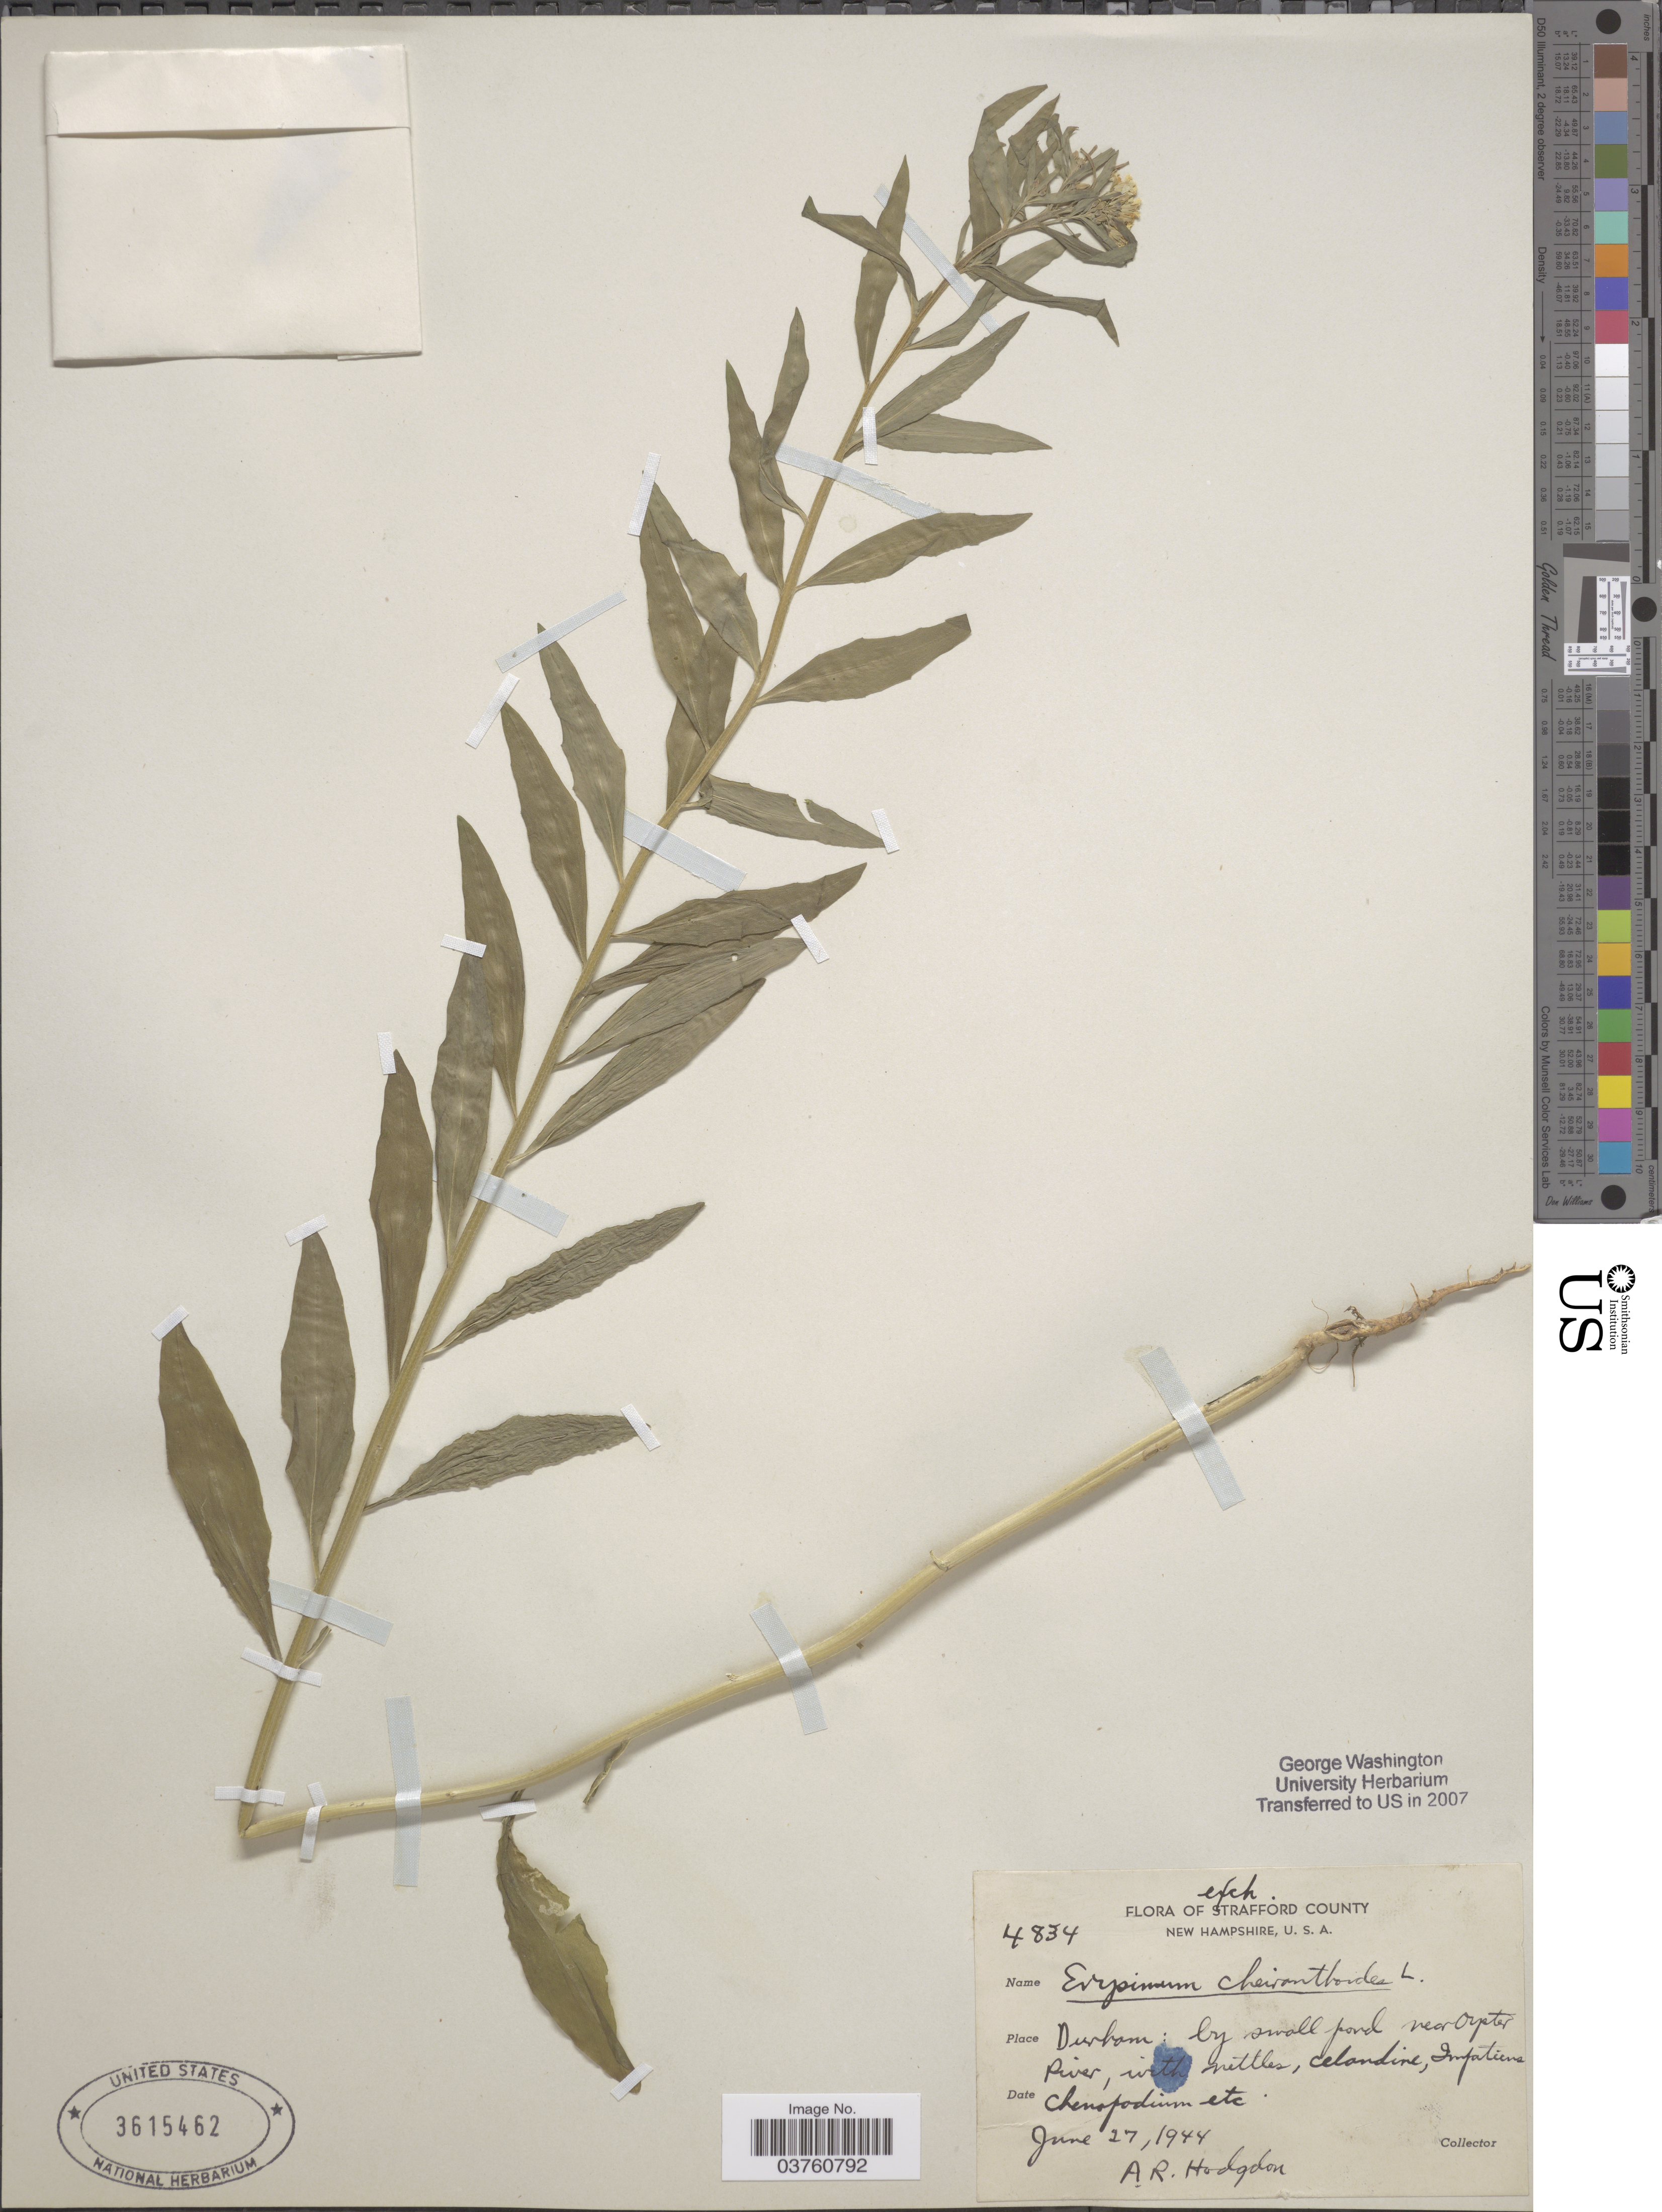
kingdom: Plantae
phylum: Tracheophyta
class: Magnoliopsida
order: Brassicales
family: Brassicaceae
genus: Erysimum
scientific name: Erysimum cheiranthoides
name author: L.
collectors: A. R. Hodgdon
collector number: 4834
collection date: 1944-06-27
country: United States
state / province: New Hampshire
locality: Strafford County. Durham: By small pond near Orpter River.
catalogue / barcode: US 3615462